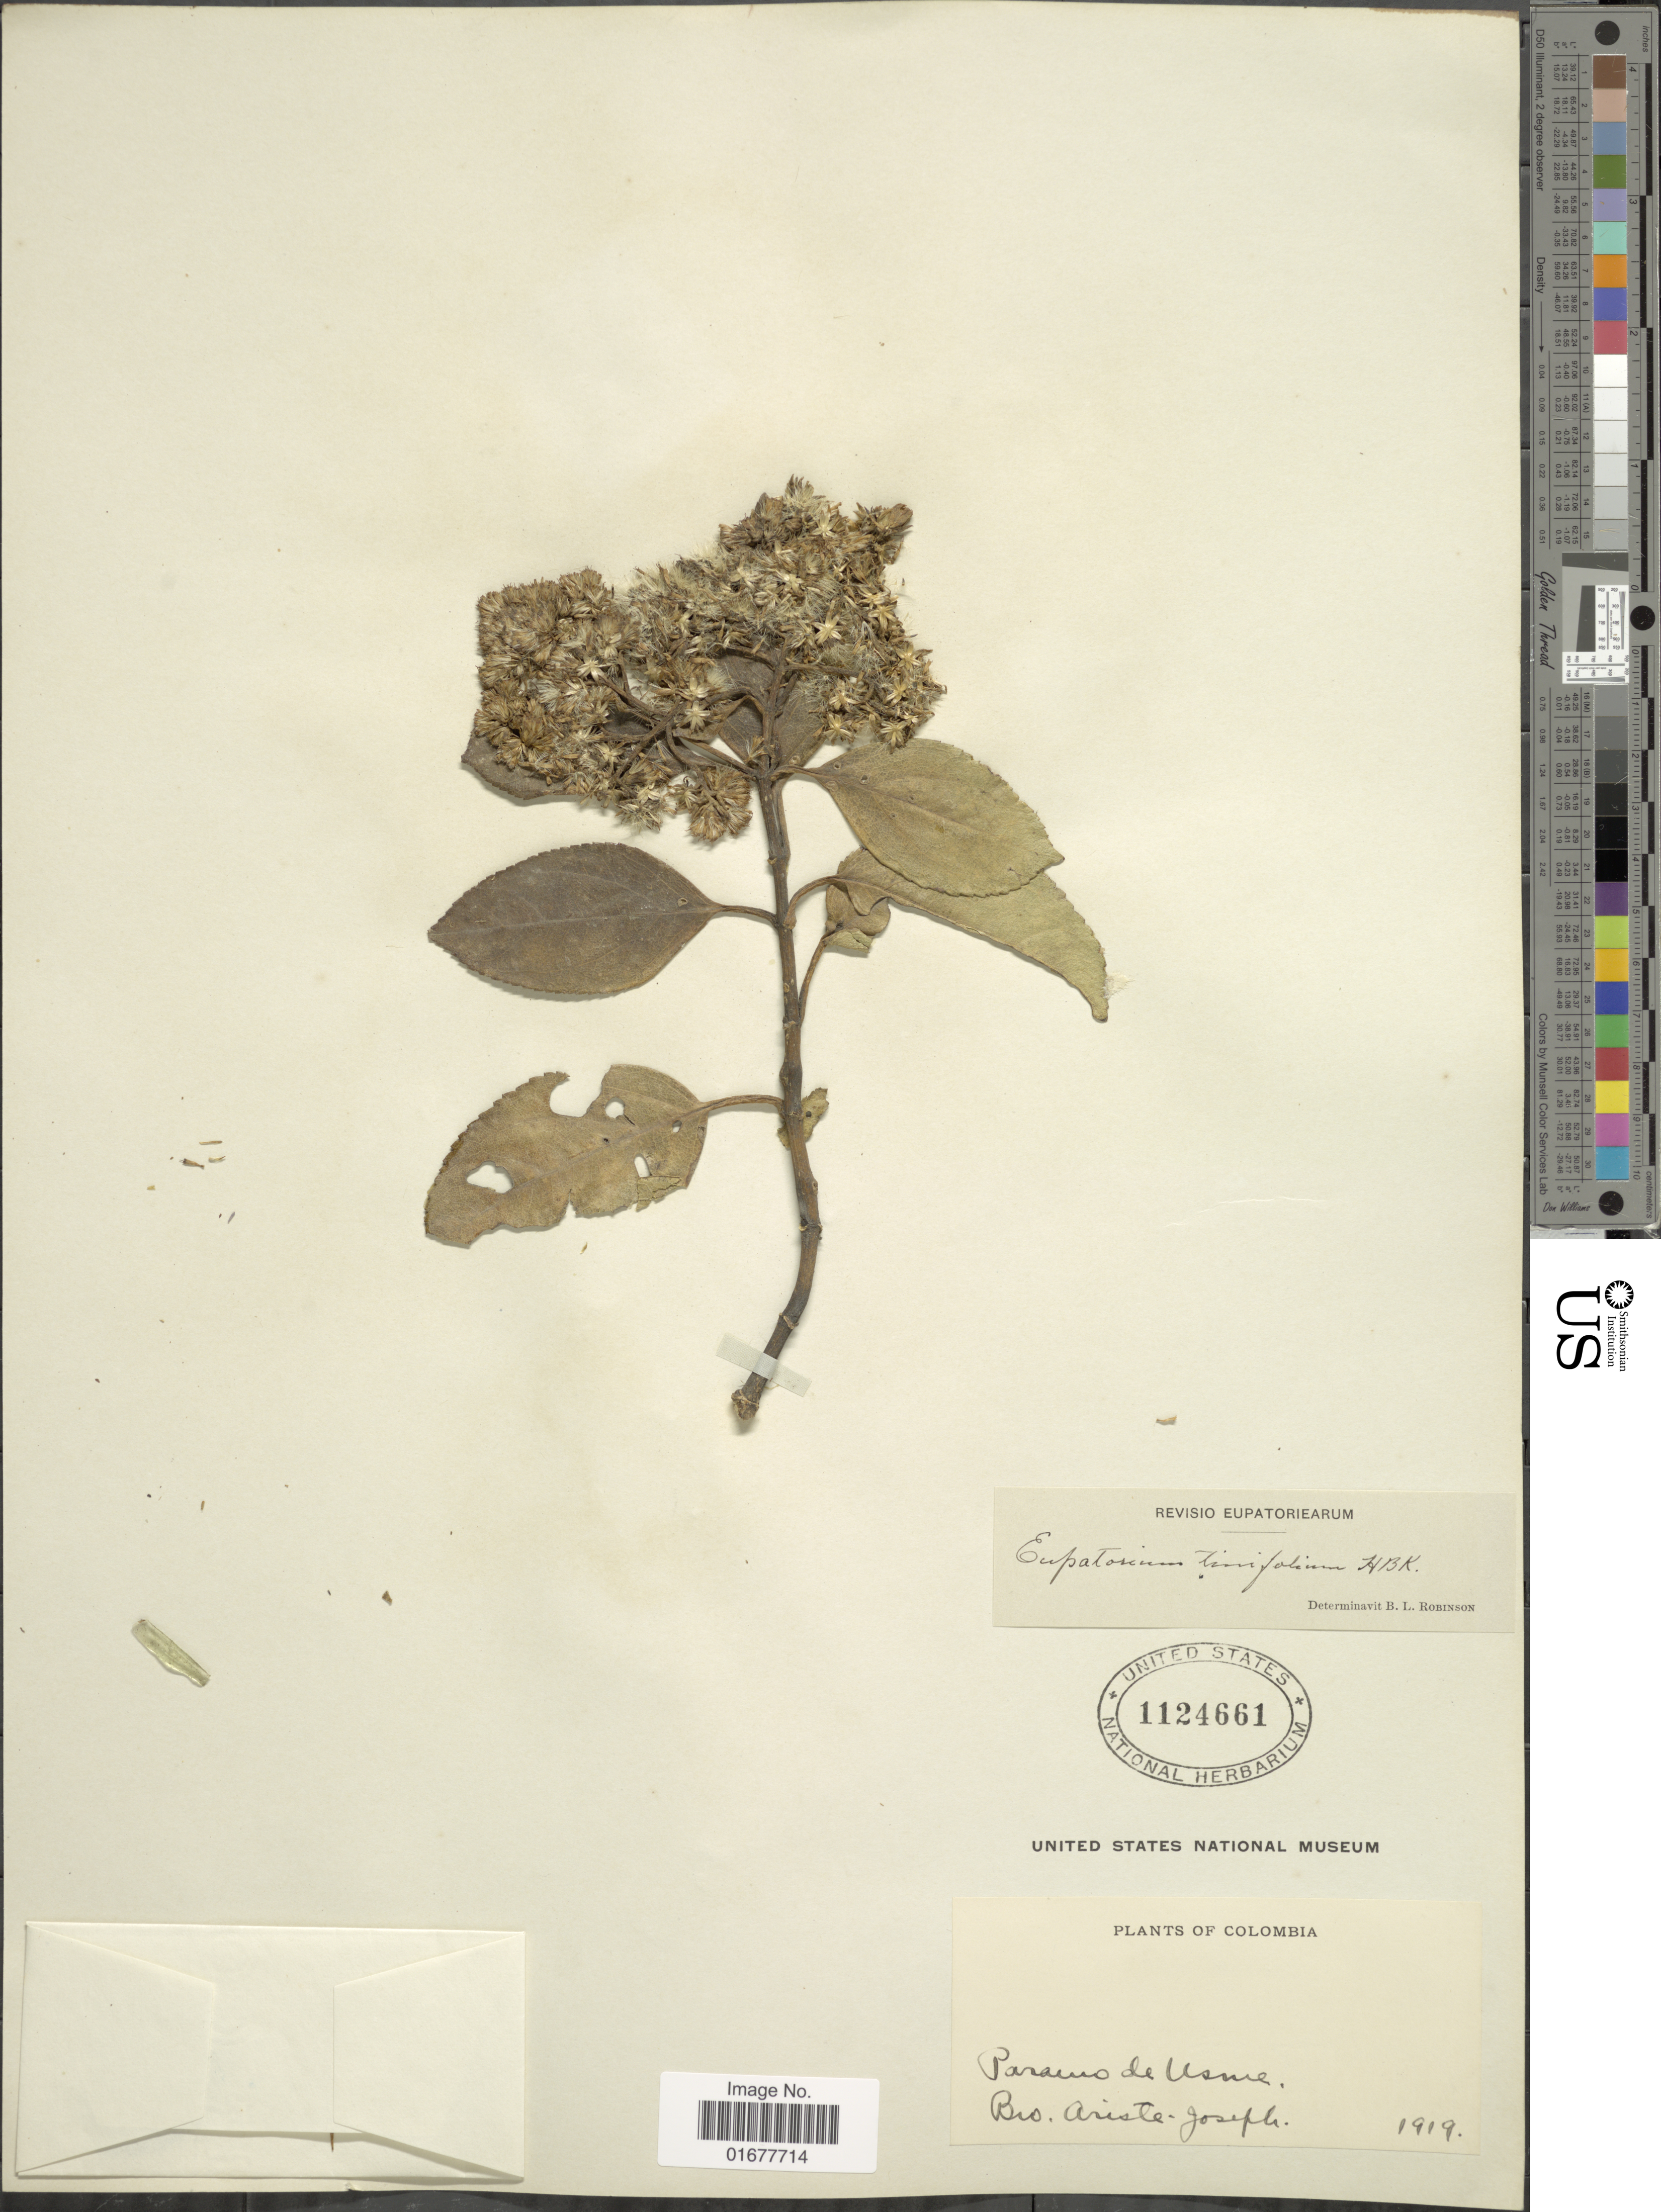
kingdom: Plantae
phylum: Tracheophyta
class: Magnoliopsida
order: Asterales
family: Asteraceae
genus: Ageratina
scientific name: Ageratina tinifolia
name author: (Kunth) R.M. King & H. Rob.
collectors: Bro. Ariste-Joseph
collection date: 1919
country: Colombia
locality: Paramo de Usne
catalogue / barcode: US 1124661